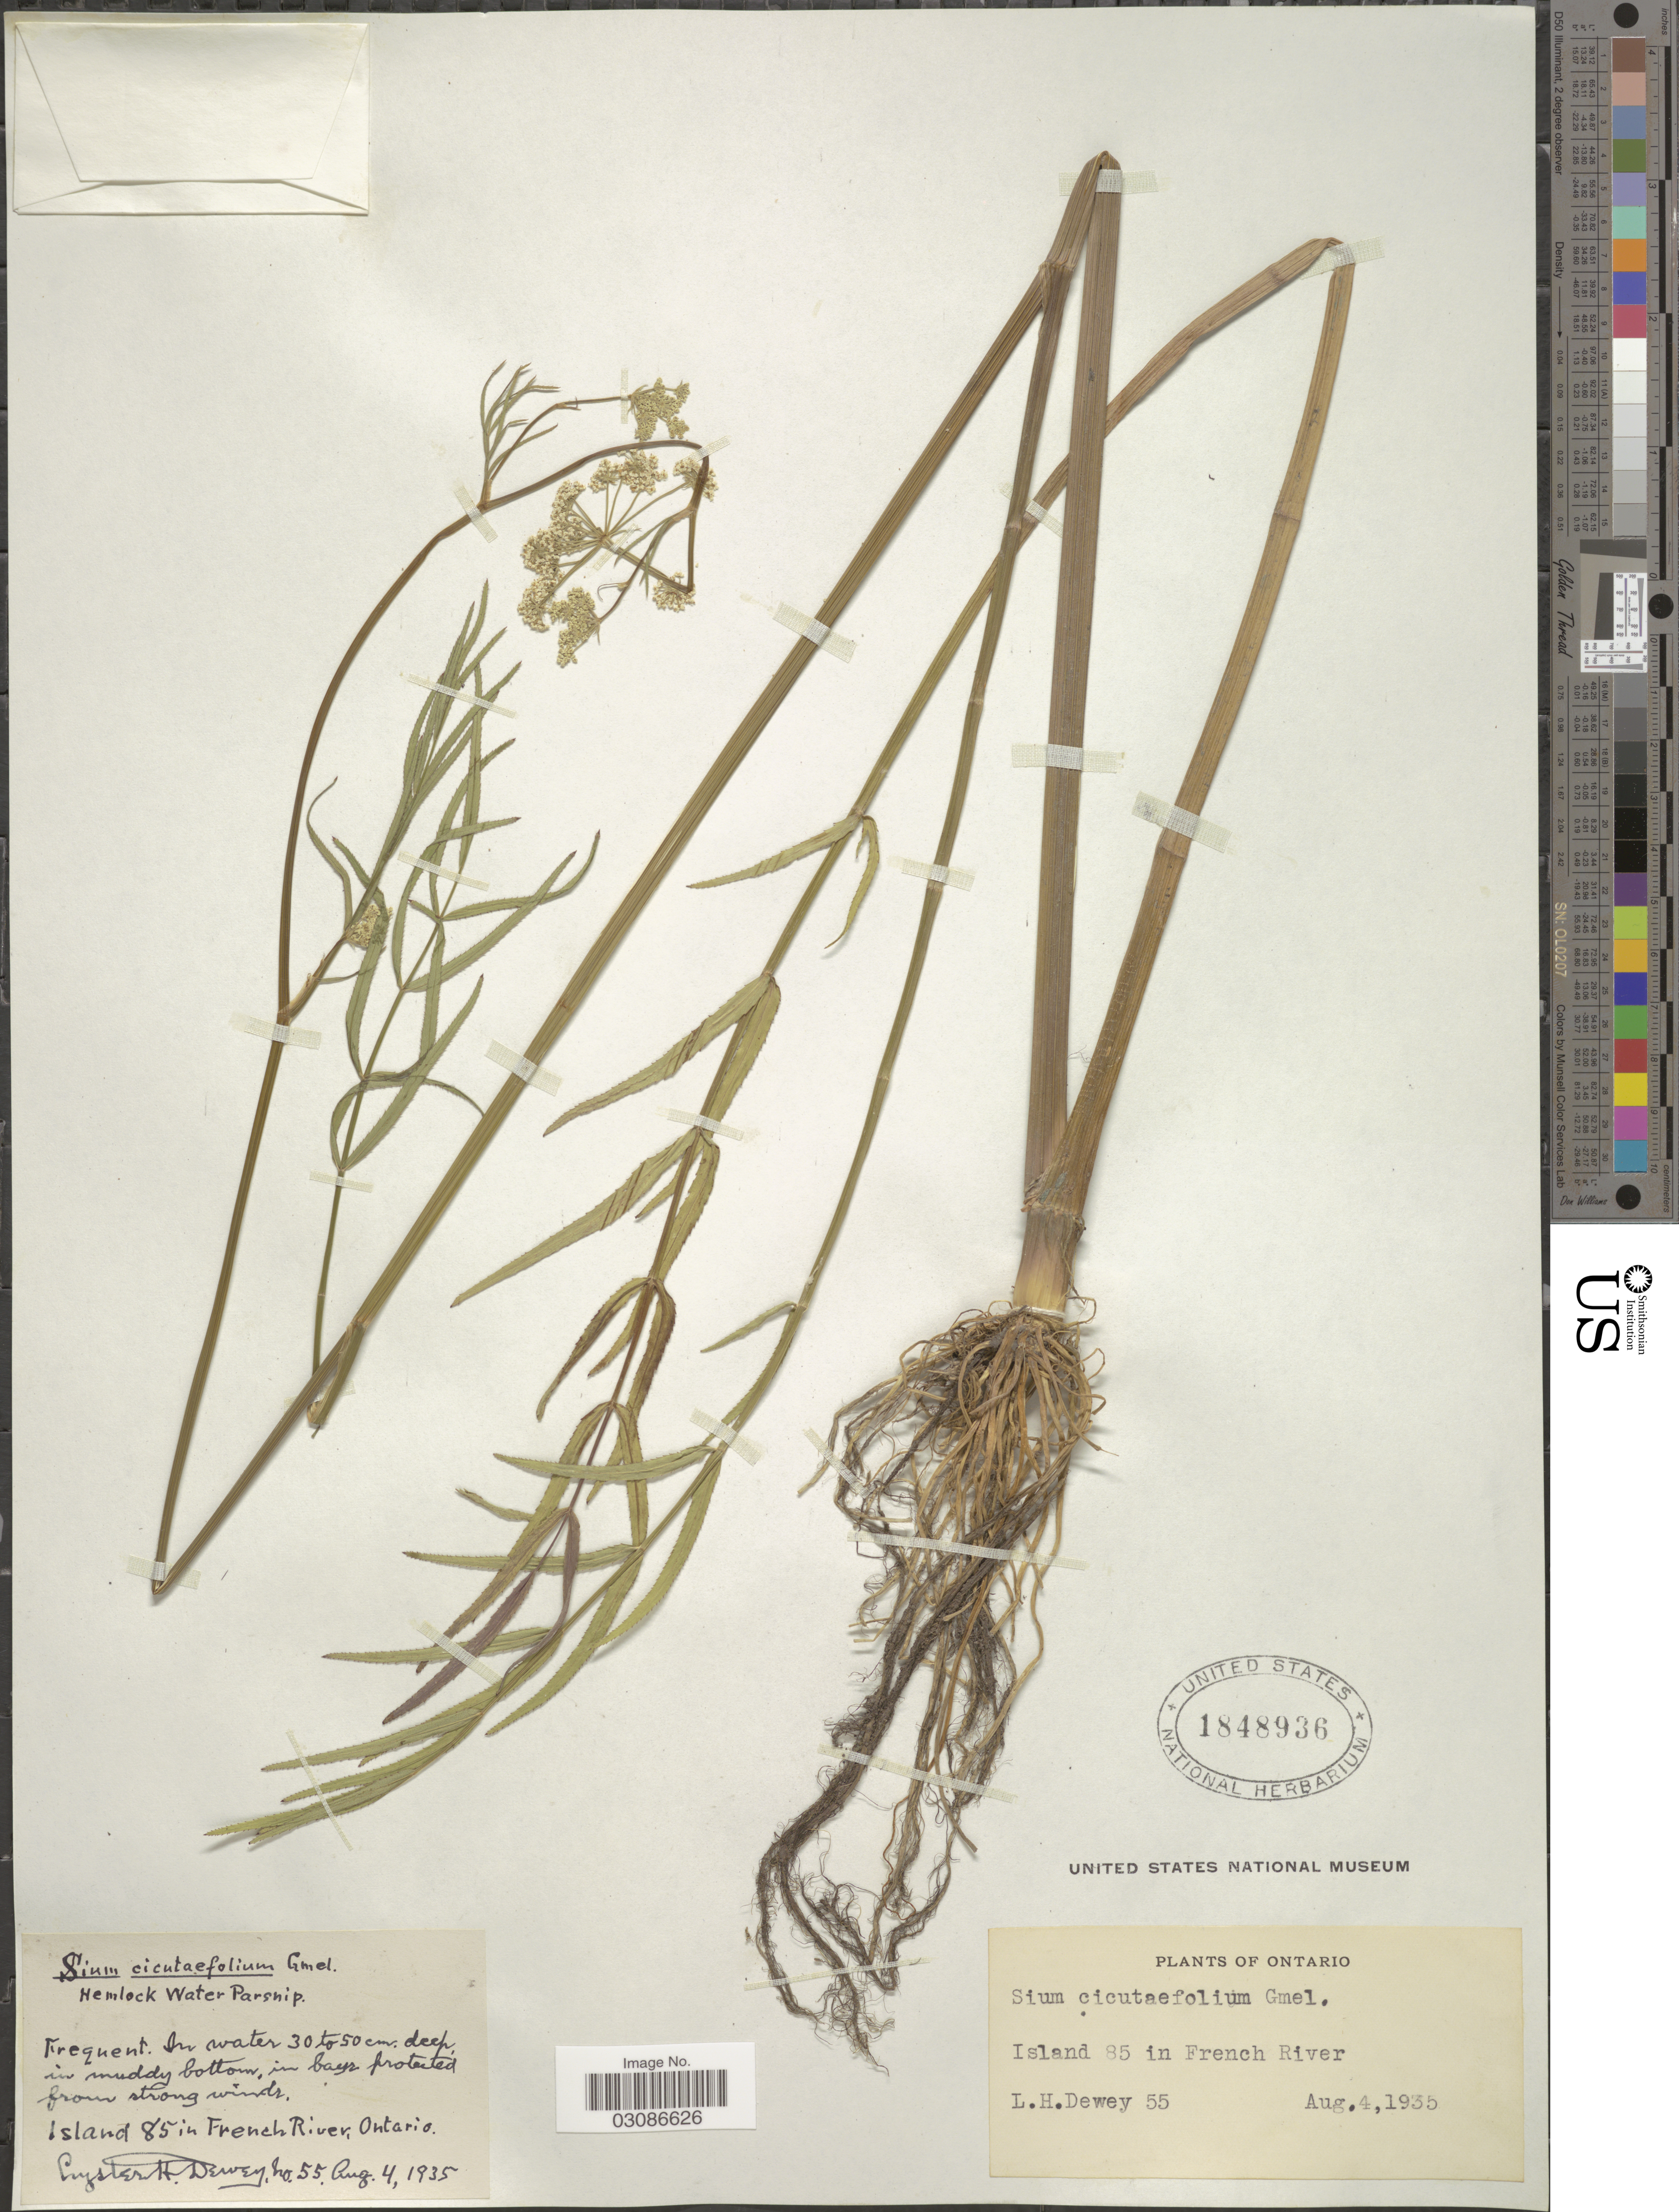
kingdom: Plantae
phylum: Tracheophyta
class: Magnoliopsida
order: Apiales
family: Apiaceae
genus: Sium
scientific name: Sium suave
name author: Walter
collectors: L. H. Dewey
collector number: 55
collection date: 1935-08-04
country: Canada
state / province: Ontario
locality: Island 85 in French River.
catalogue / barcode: US 1848936